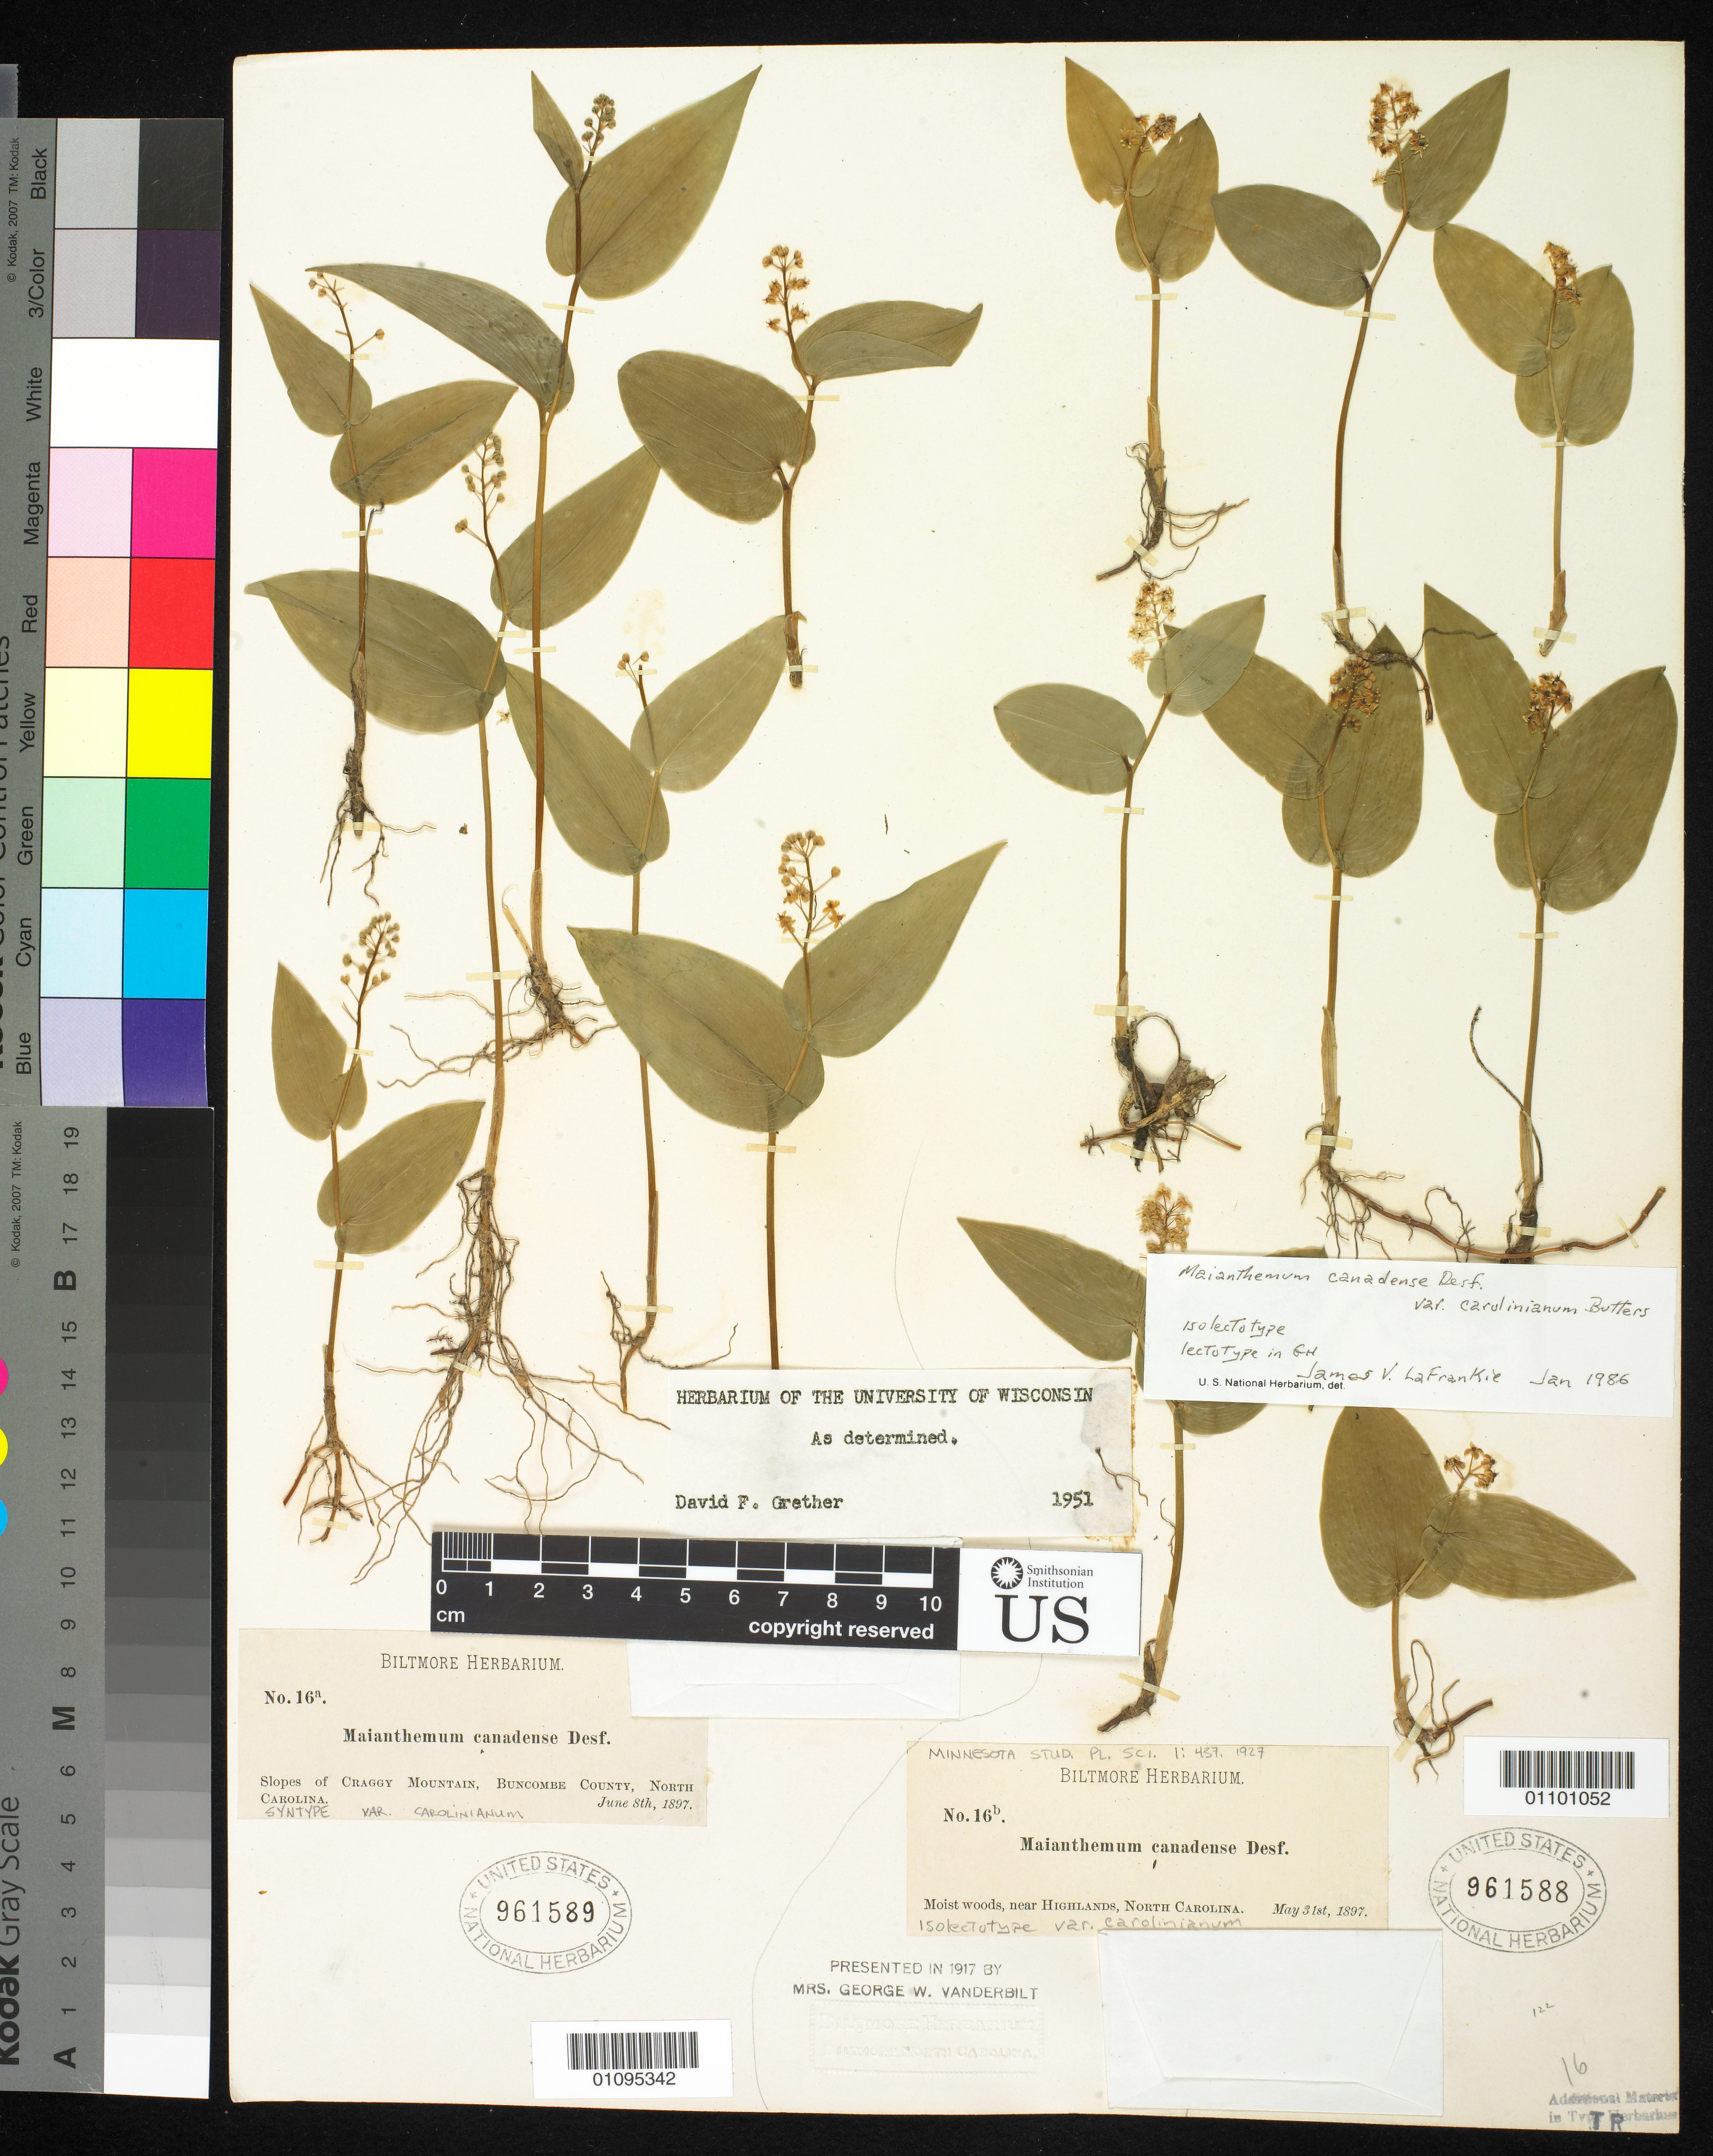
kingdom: Plantae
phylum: Tracheophyta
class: Liliopsida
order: Asparagales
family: Asparagaceae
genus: Maianthemum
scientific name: Maianthemum canadense var. carolinianum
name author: Butters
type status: Paratype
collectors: ex herb. Biltmore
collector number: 16 A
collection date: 1897-06-08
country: United States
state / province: North Carolina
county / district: Buncombe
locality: Slopes of Craggy Mountain.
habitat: Mountain slopes.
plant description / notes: Mounted on same sheet with 16b (isotype).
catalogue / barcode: US 961589